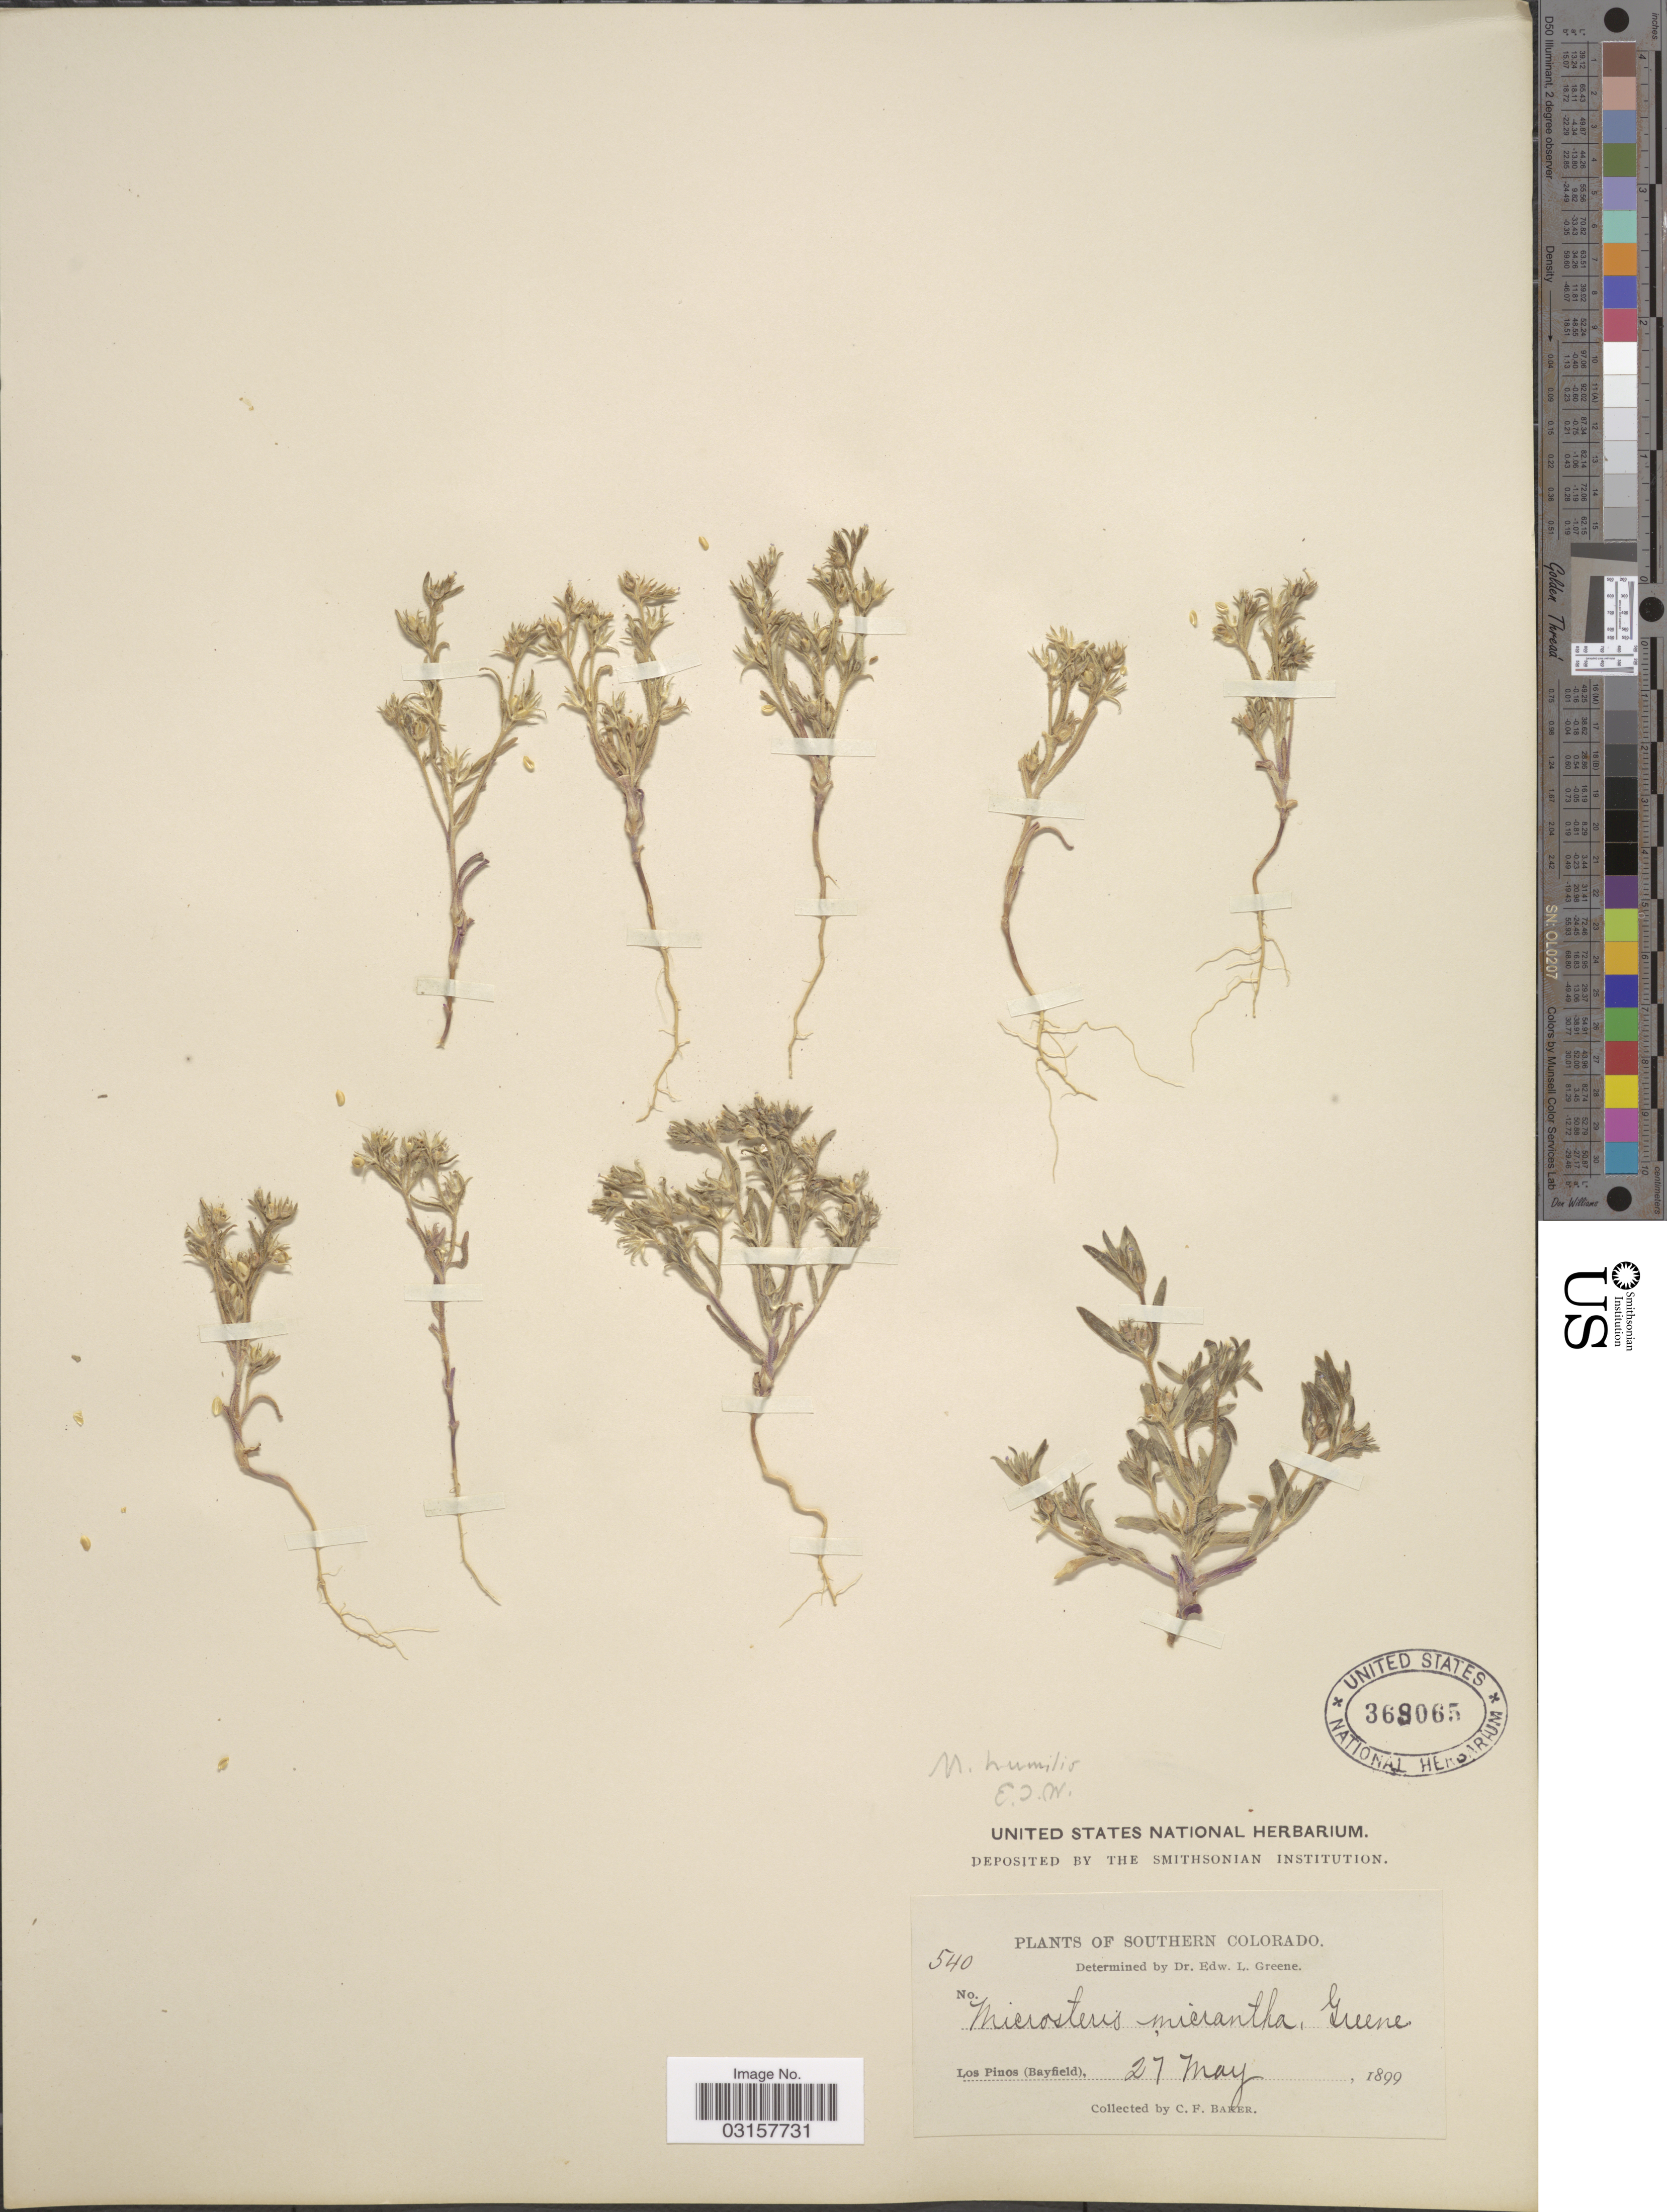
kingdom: Plantae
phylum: Tracheophyta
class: Magnoliopsida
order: Ericales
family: Polemoniaceae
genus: Microsteris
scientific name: Microsteris gracilis var. humilior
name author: (Hook.) Cronquist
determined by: (US) Smithsonian Institution - National Museum of Natural History - Department of Botany (UNITED STATES)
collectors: C. F. Baker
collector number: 540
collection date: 1899-05-27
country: United States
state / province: Colorado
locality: Southern Colorado. Los Pinos (Bayfield).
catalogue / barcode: US 369065